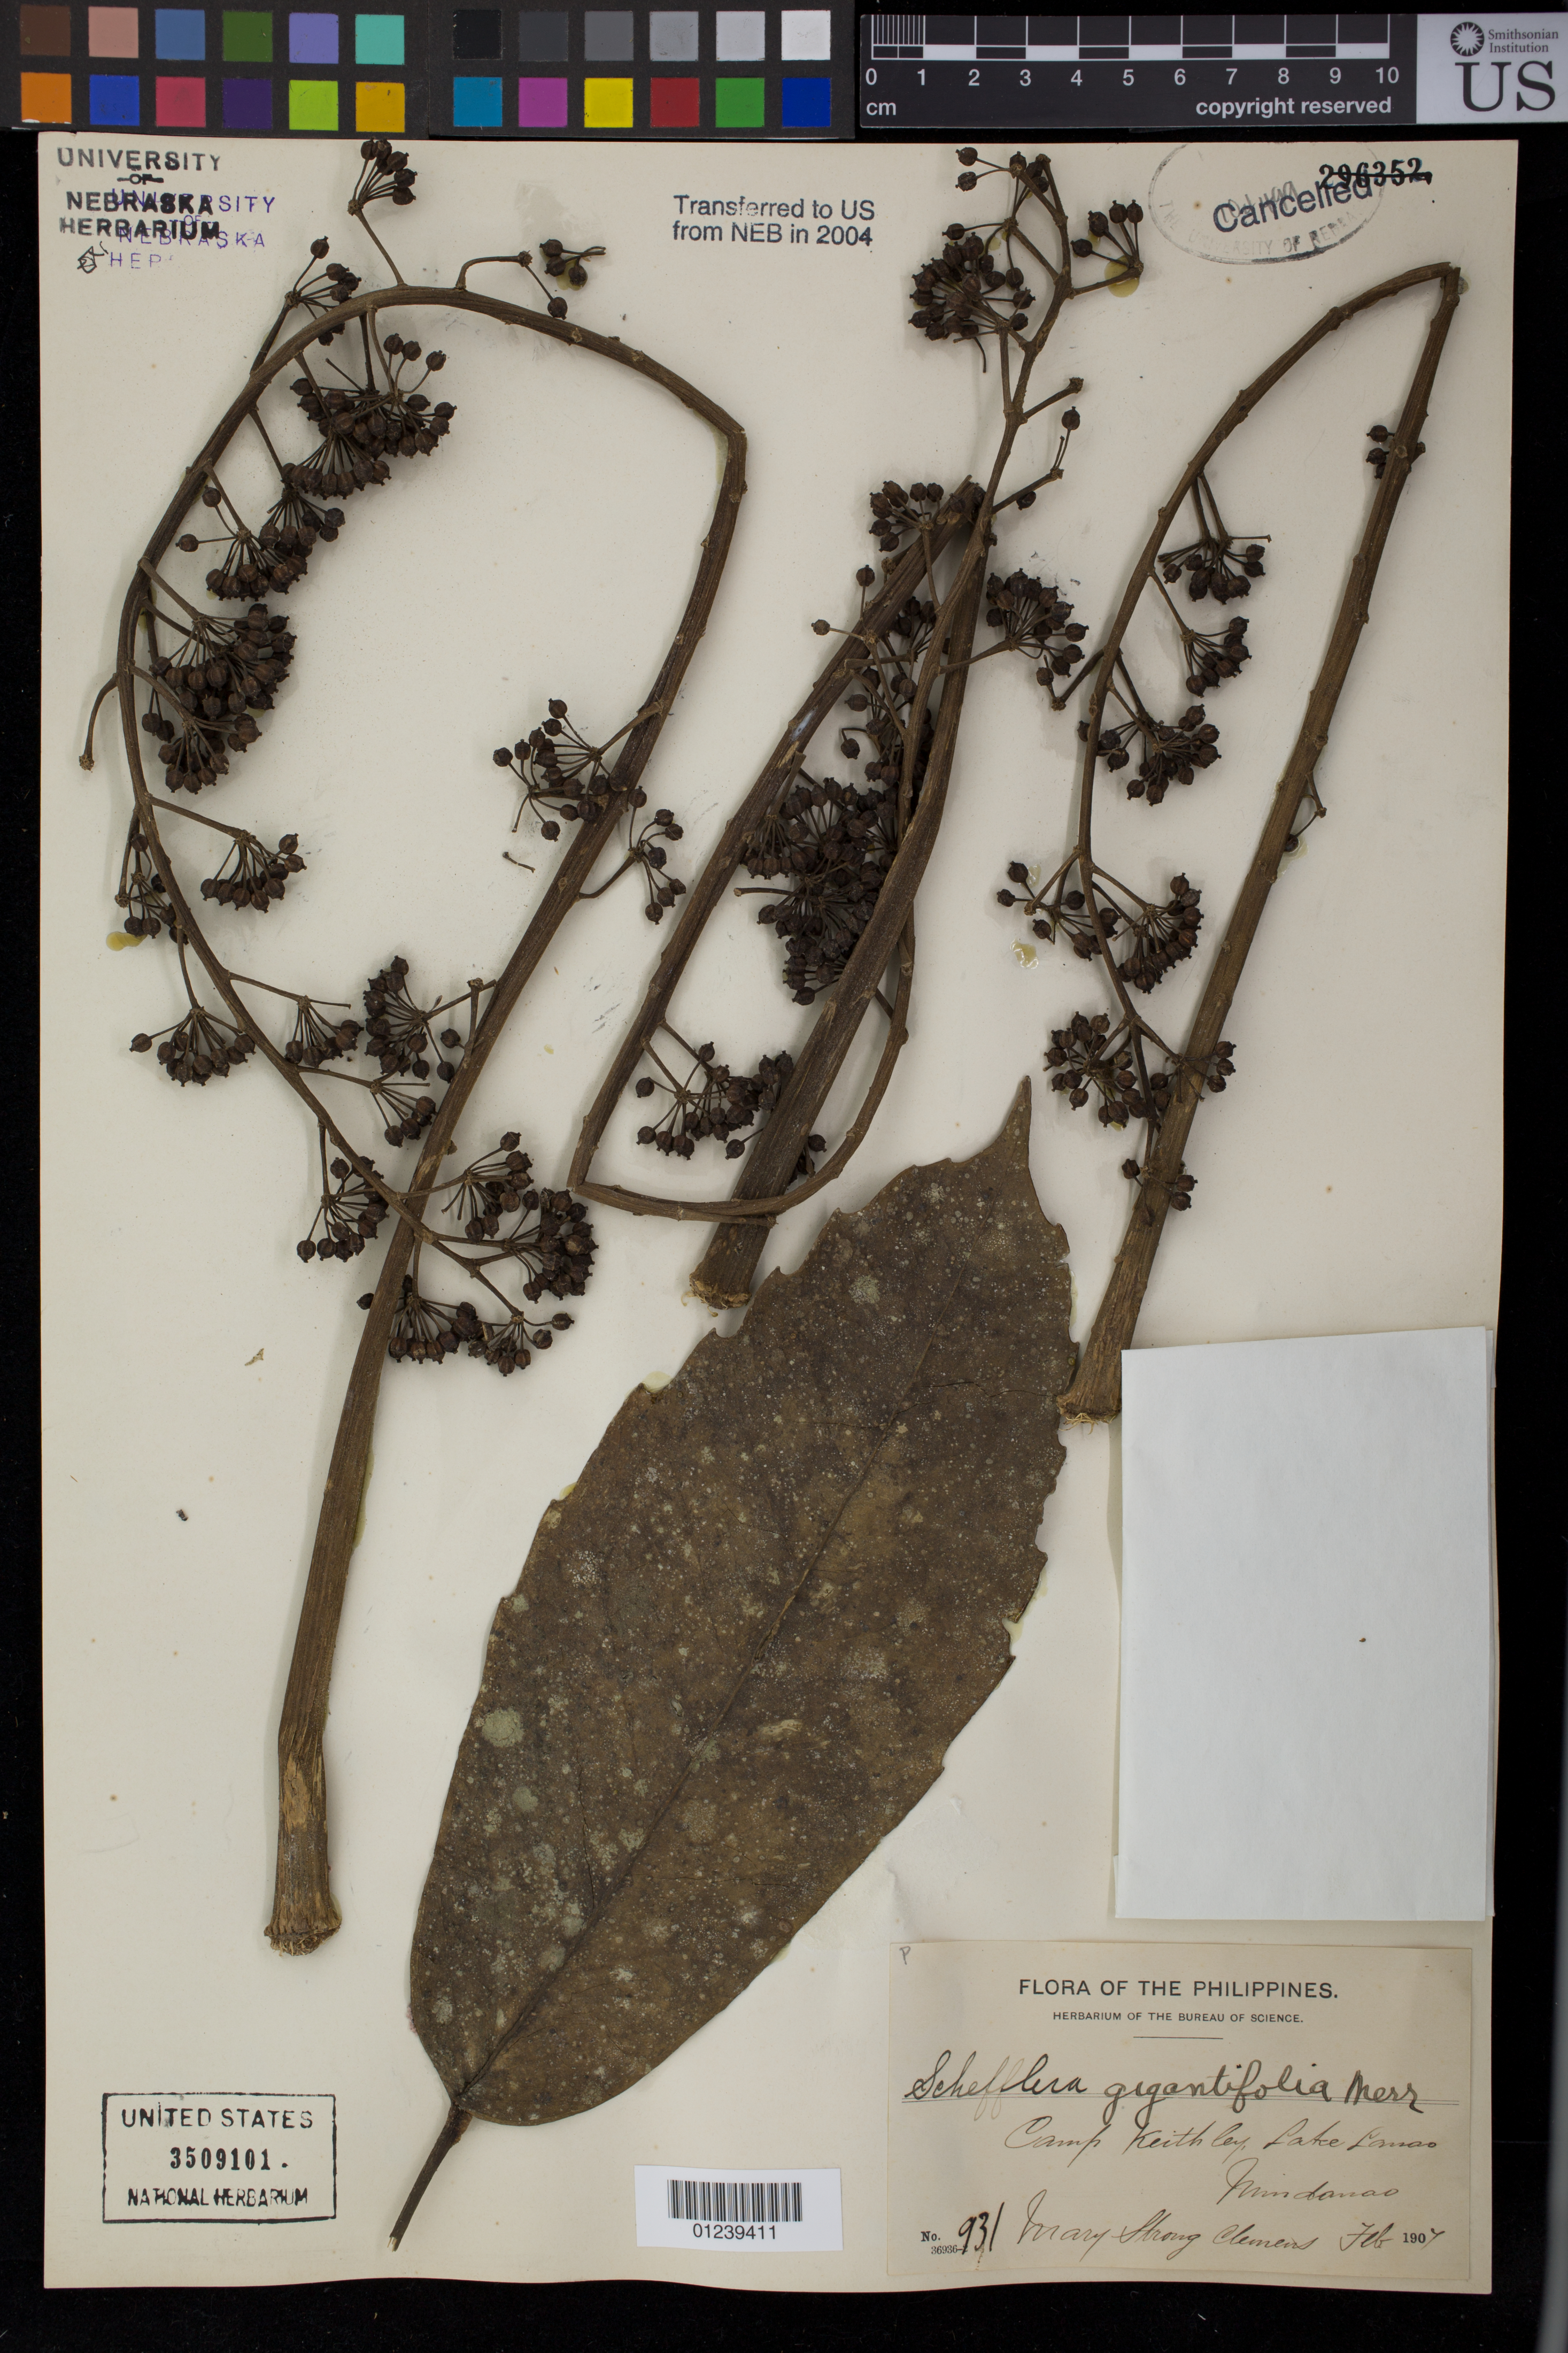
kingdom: Plantae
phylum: Tracheophyta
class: Magnoliopsida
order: Apiales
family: Araliaceae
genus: Schefflera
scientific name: Schefflera gigantifolia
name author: Merr.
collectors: M. S. Clemens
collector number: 931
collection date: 1907-02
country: Philippines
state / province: Muslim Mindanao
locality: Camp Keithley, Lake Lanao, Mindanao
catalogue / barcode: US 3509101